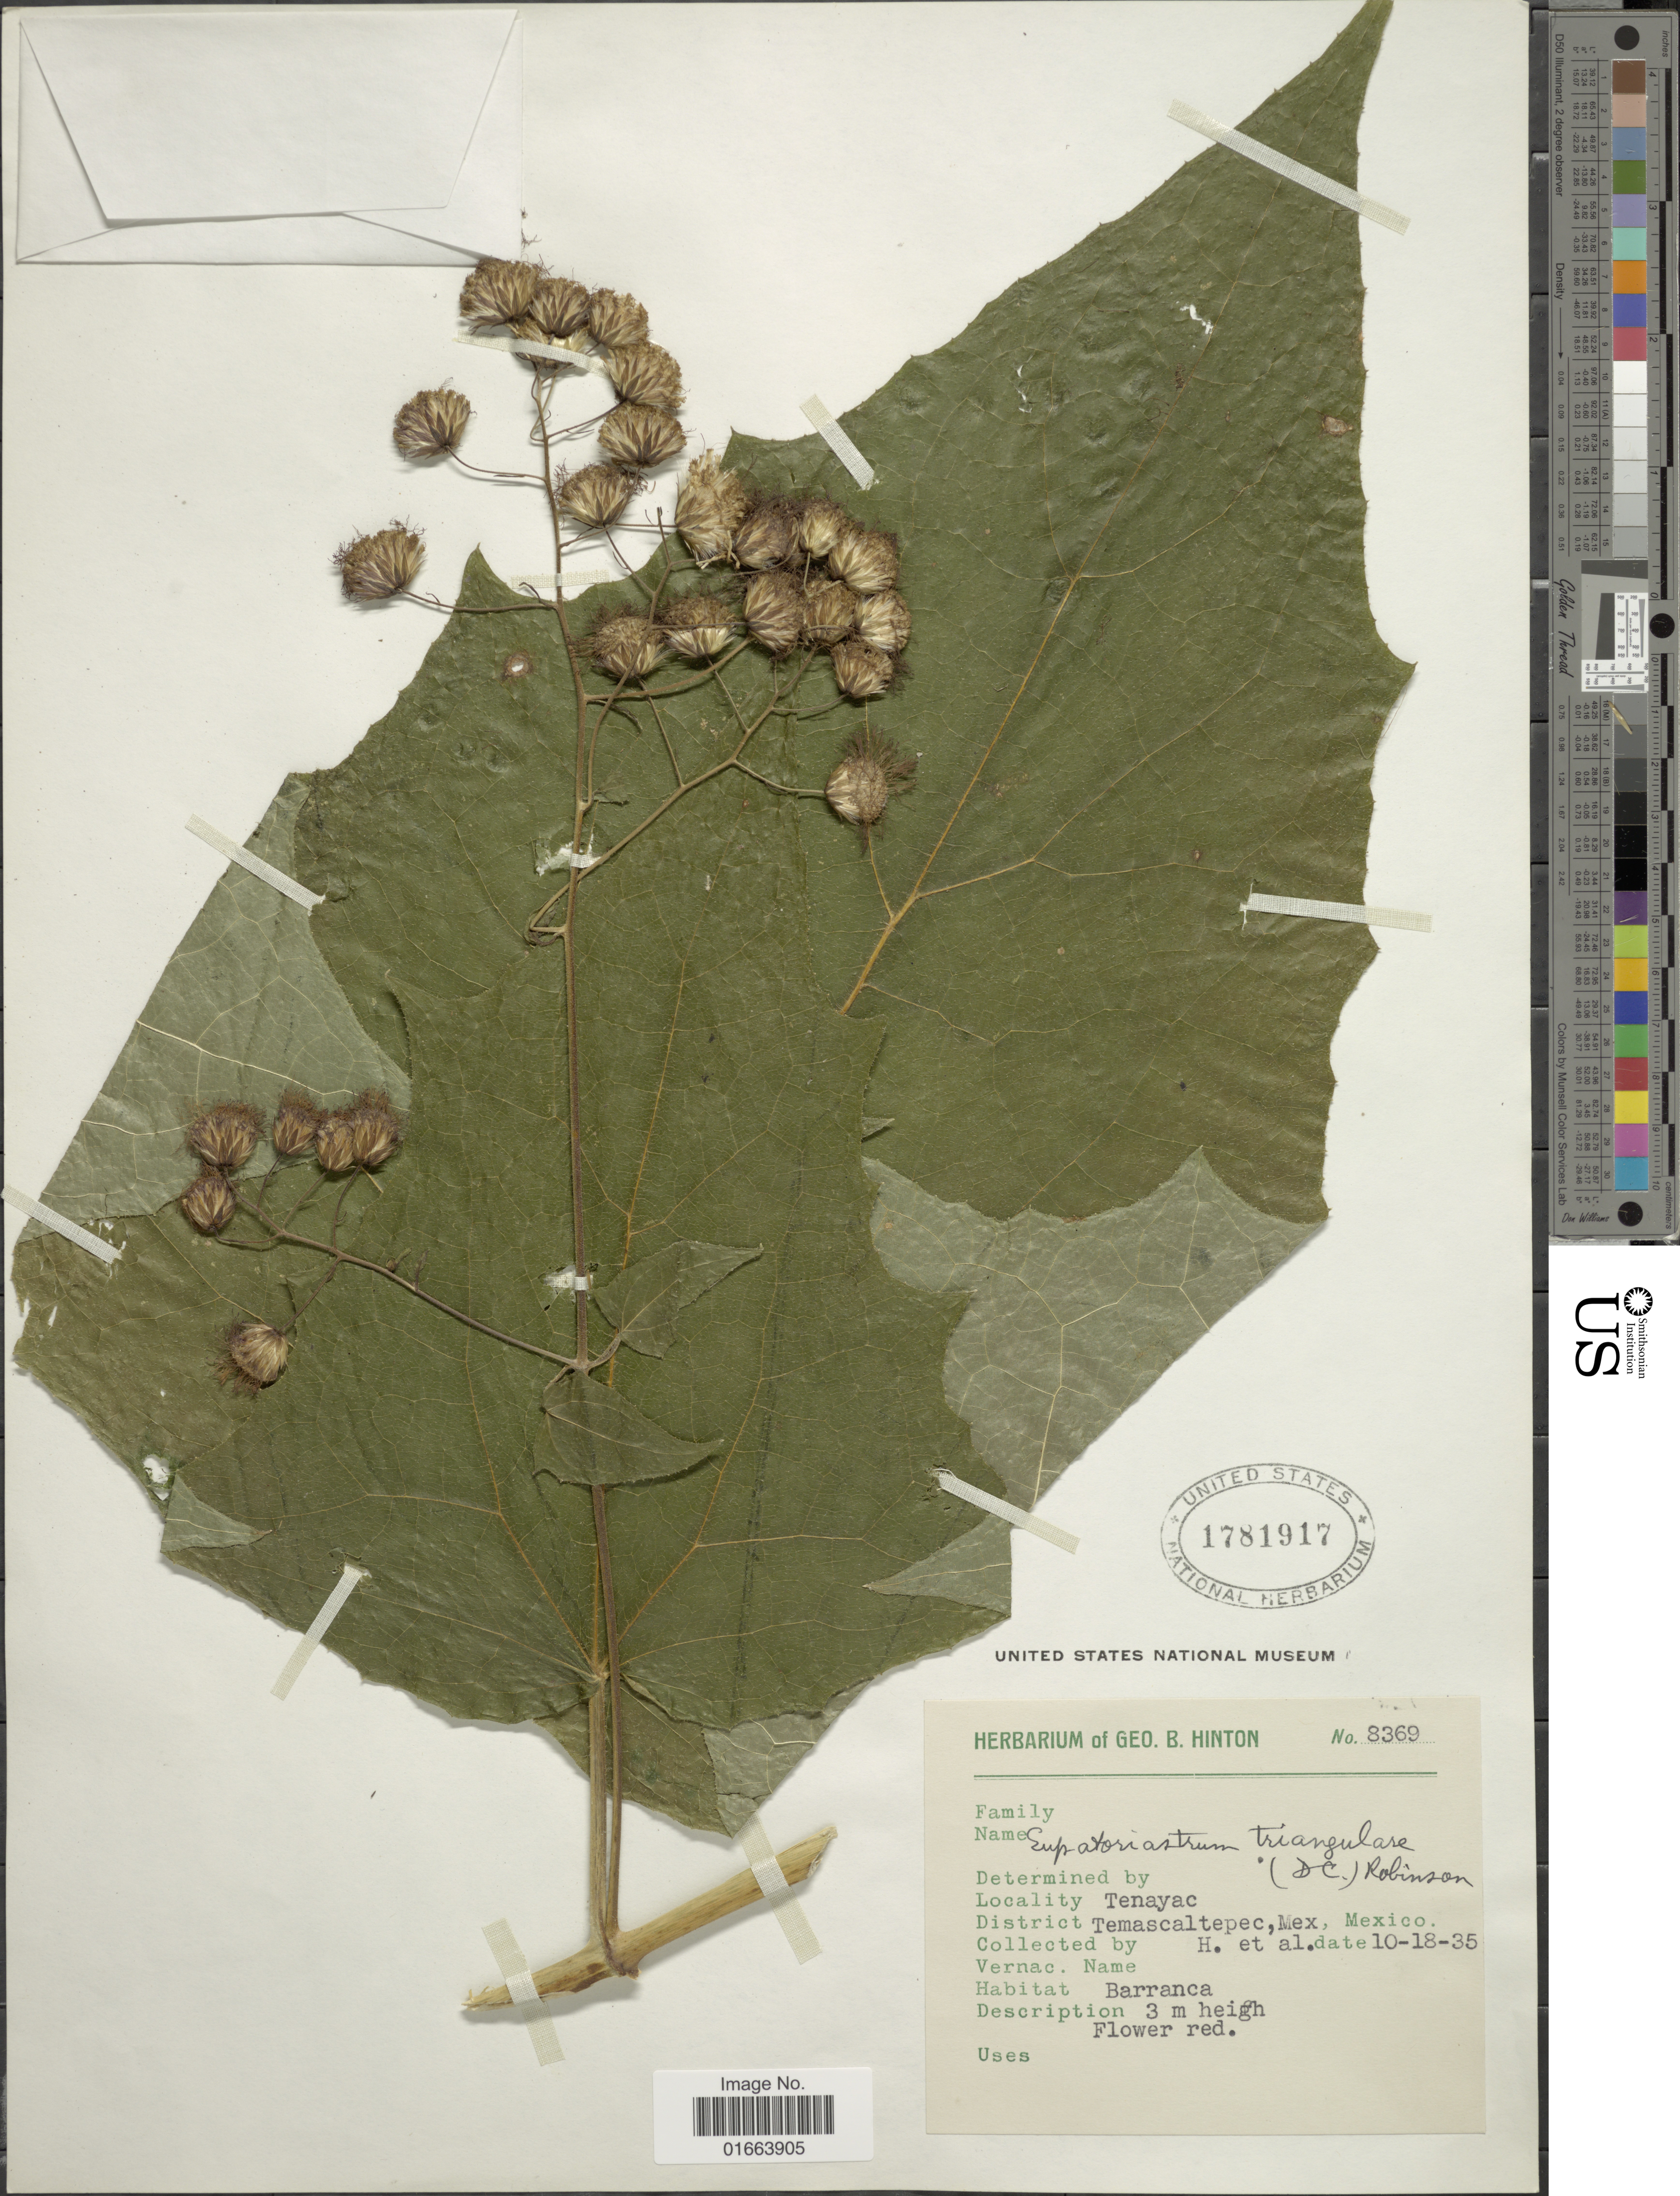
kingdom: Plantae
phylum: Tracheophyta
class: Magnoliopsida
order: Asterales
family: Asteraceae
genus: Eupatoriastrum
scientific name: Eupatoriastrum triangulare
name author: (DC.) B.L. Rob.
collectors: G. B. Hinton & et al.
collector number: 8369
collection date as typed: Transcribed d/m/y: 18/10/35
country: Mexico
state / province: México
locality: Tenayac. District Temascaltepec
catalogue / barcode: US 1781917